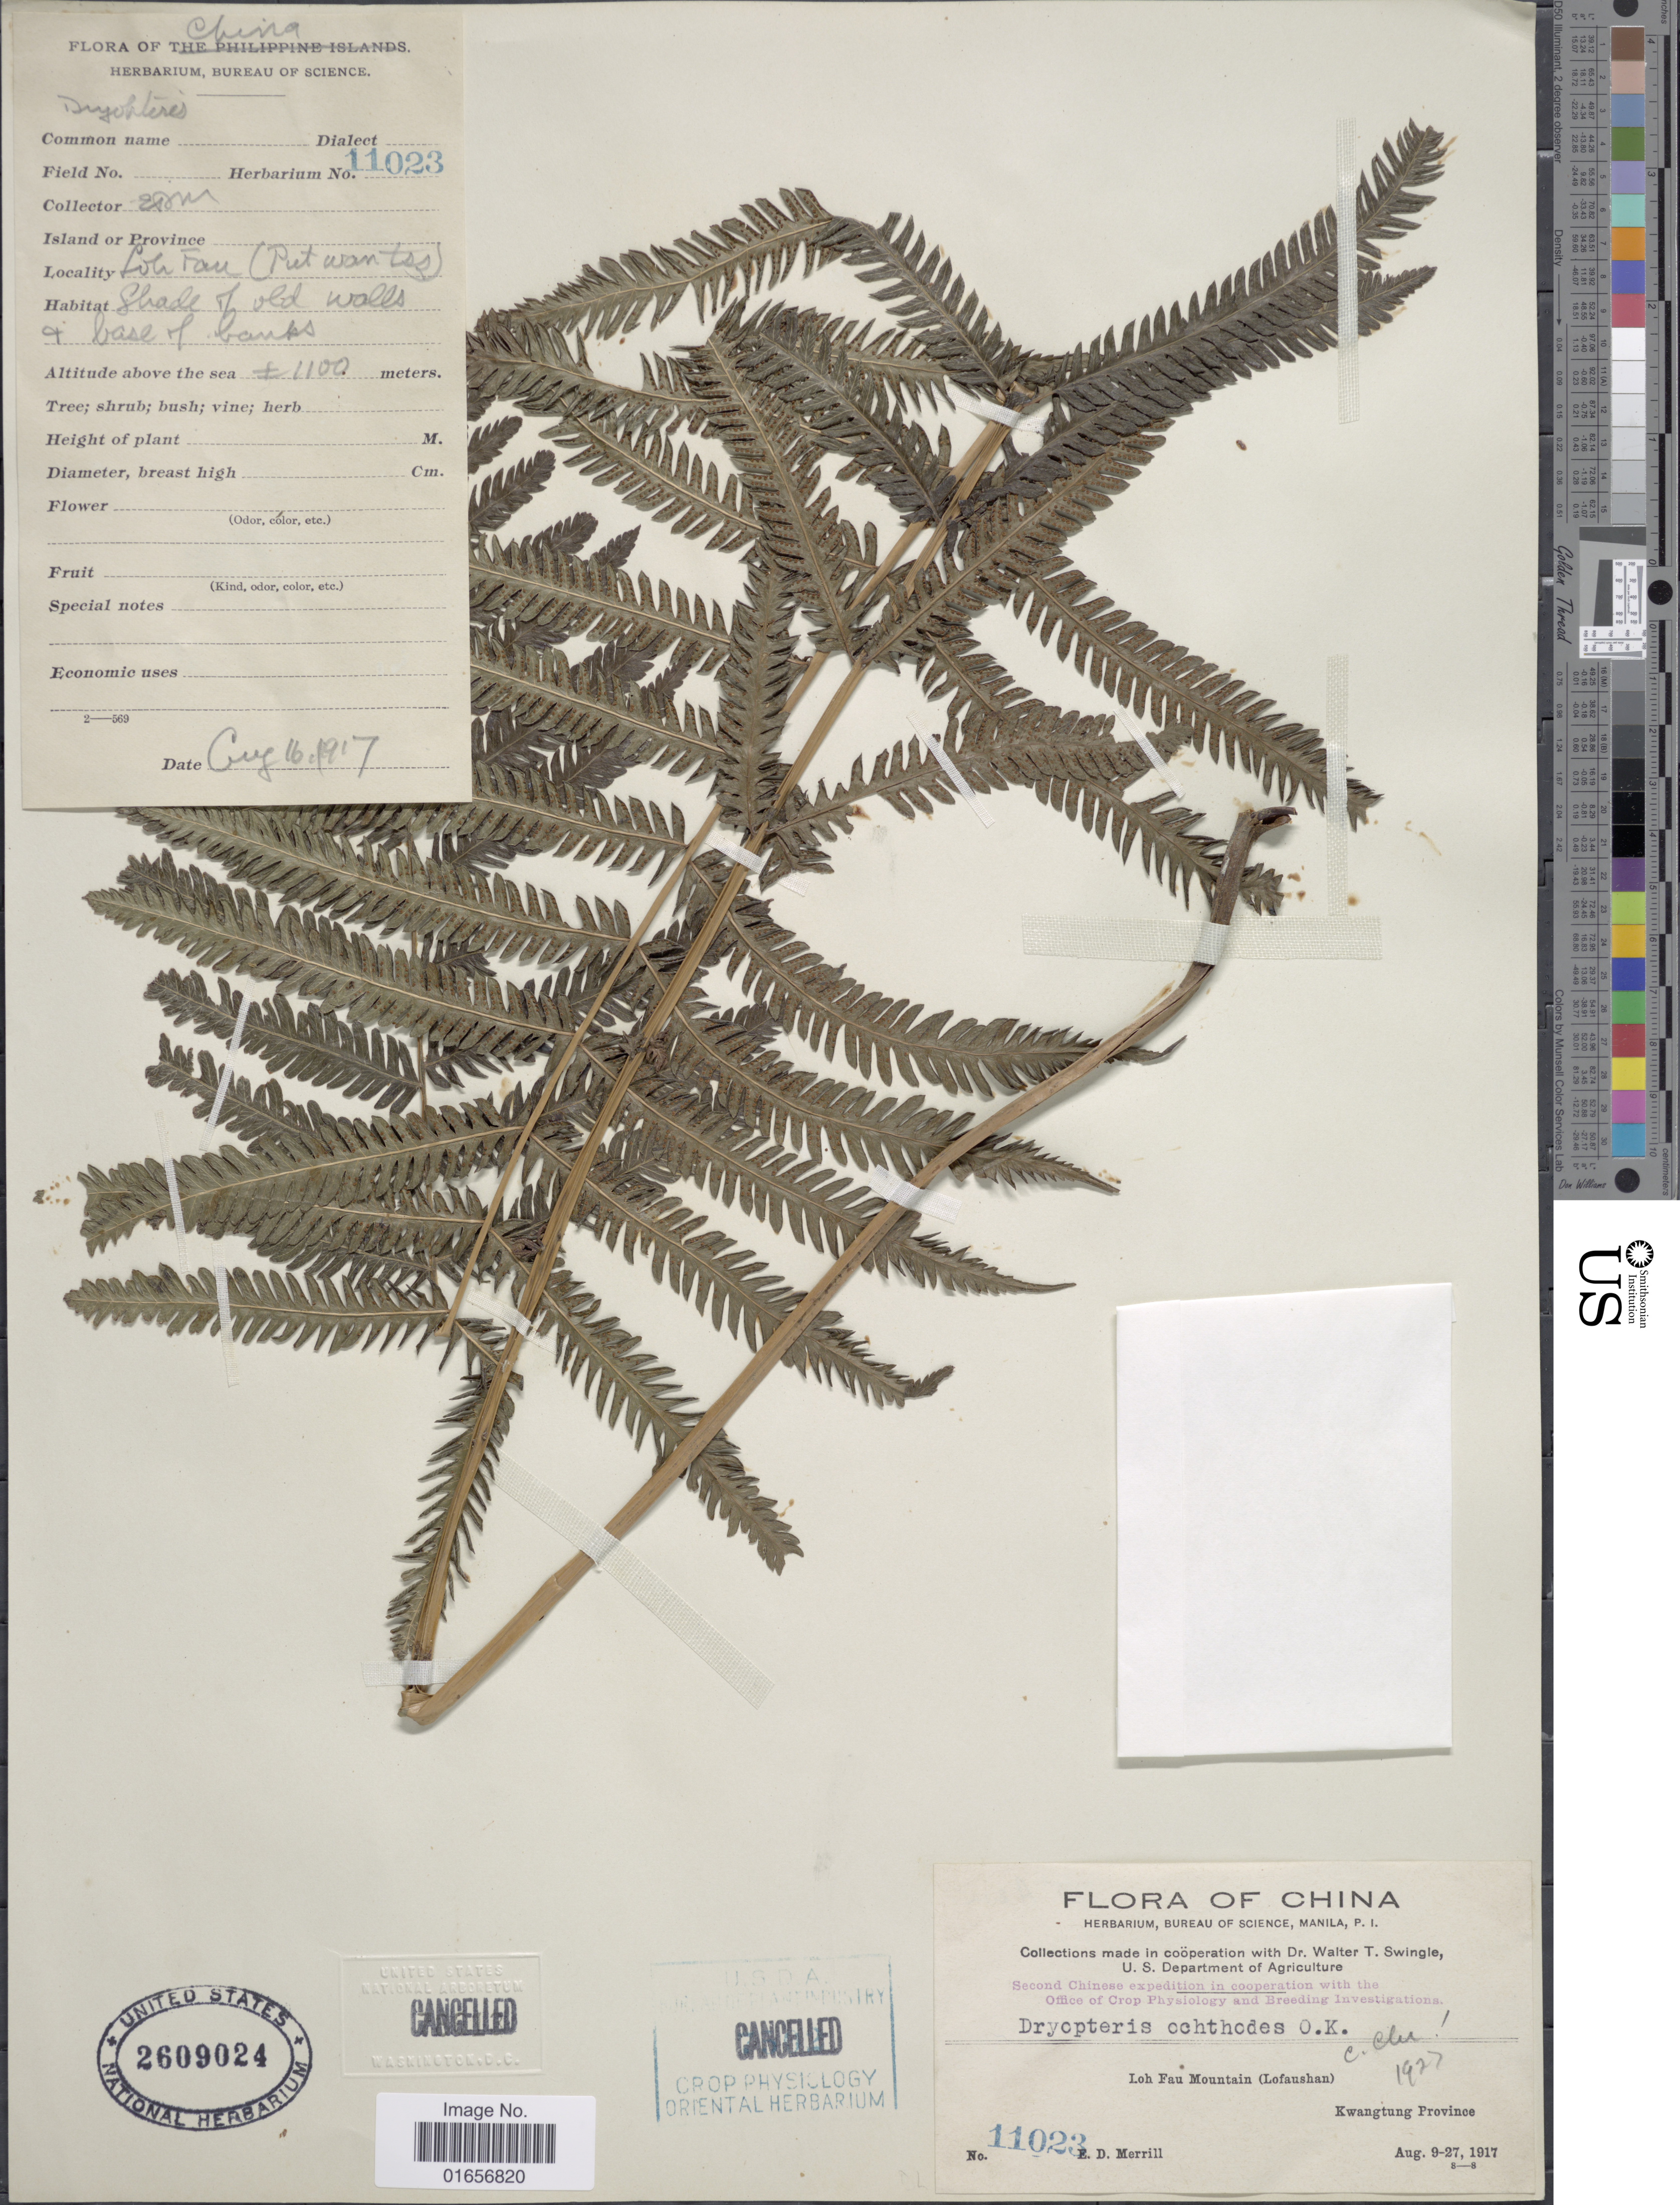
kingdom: Plantae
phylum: Tracheophyta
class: Polypodiopsida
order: Polypodiales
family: Thelypteridaceae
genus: Pseudocyclosorus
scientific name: Pseudocyclosorus ochthodes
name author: (Kunze) Holttum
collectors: E. D. Merrill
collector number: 11023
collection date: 1917-08-09/1917-08-27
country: China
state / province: Guangdong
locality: Loh Fau Mountain (Lofaushan) Kwangtung Province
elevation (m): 1100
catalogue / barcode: US 2609024